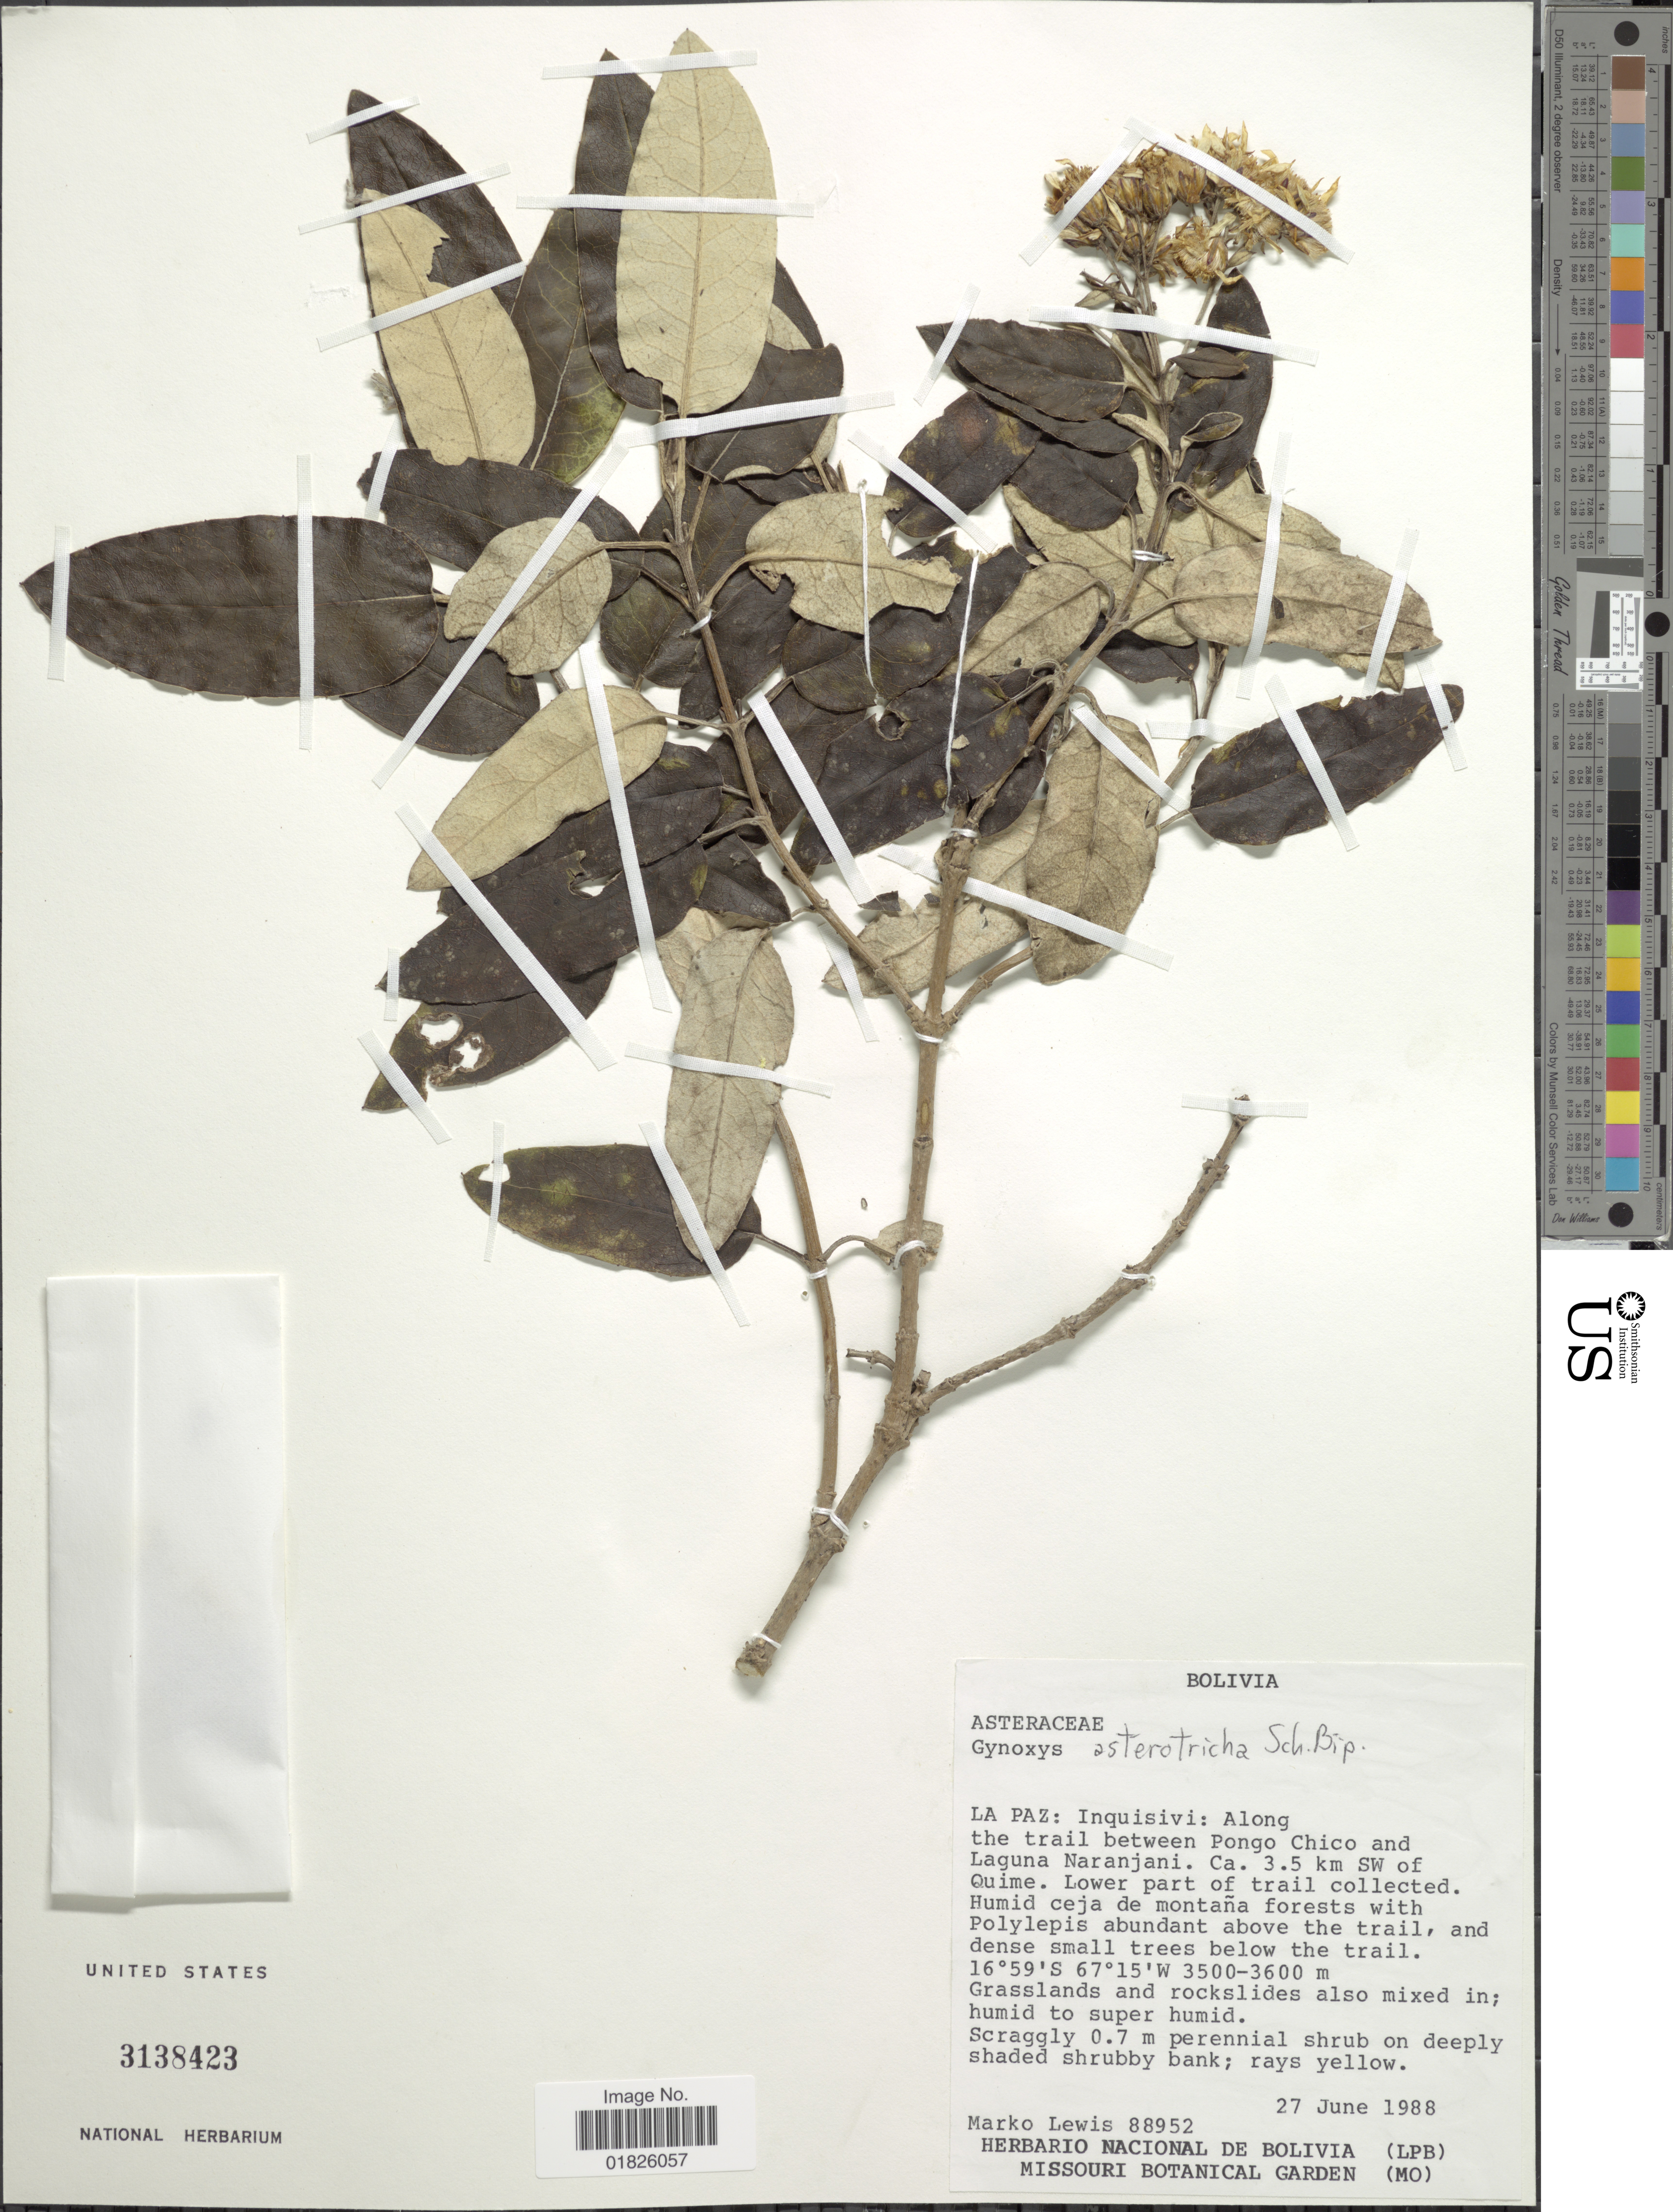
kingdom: Plantae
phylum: Tracheophyta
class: Magnoliopsida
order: Asterales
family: Asteraceae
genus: Gynoxys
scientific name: Gynoxys asterotricha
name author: Sch. Bip.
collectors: M. A. Lewis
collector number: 88952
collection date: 1988-06-27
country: Bolivia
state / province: La Paz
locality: Inquisivi: Along the trail between Pongo Chico and Laguna Naranjani. Ca. 3.5 km SW of Quime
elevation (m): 3500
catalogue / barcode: US 3138423